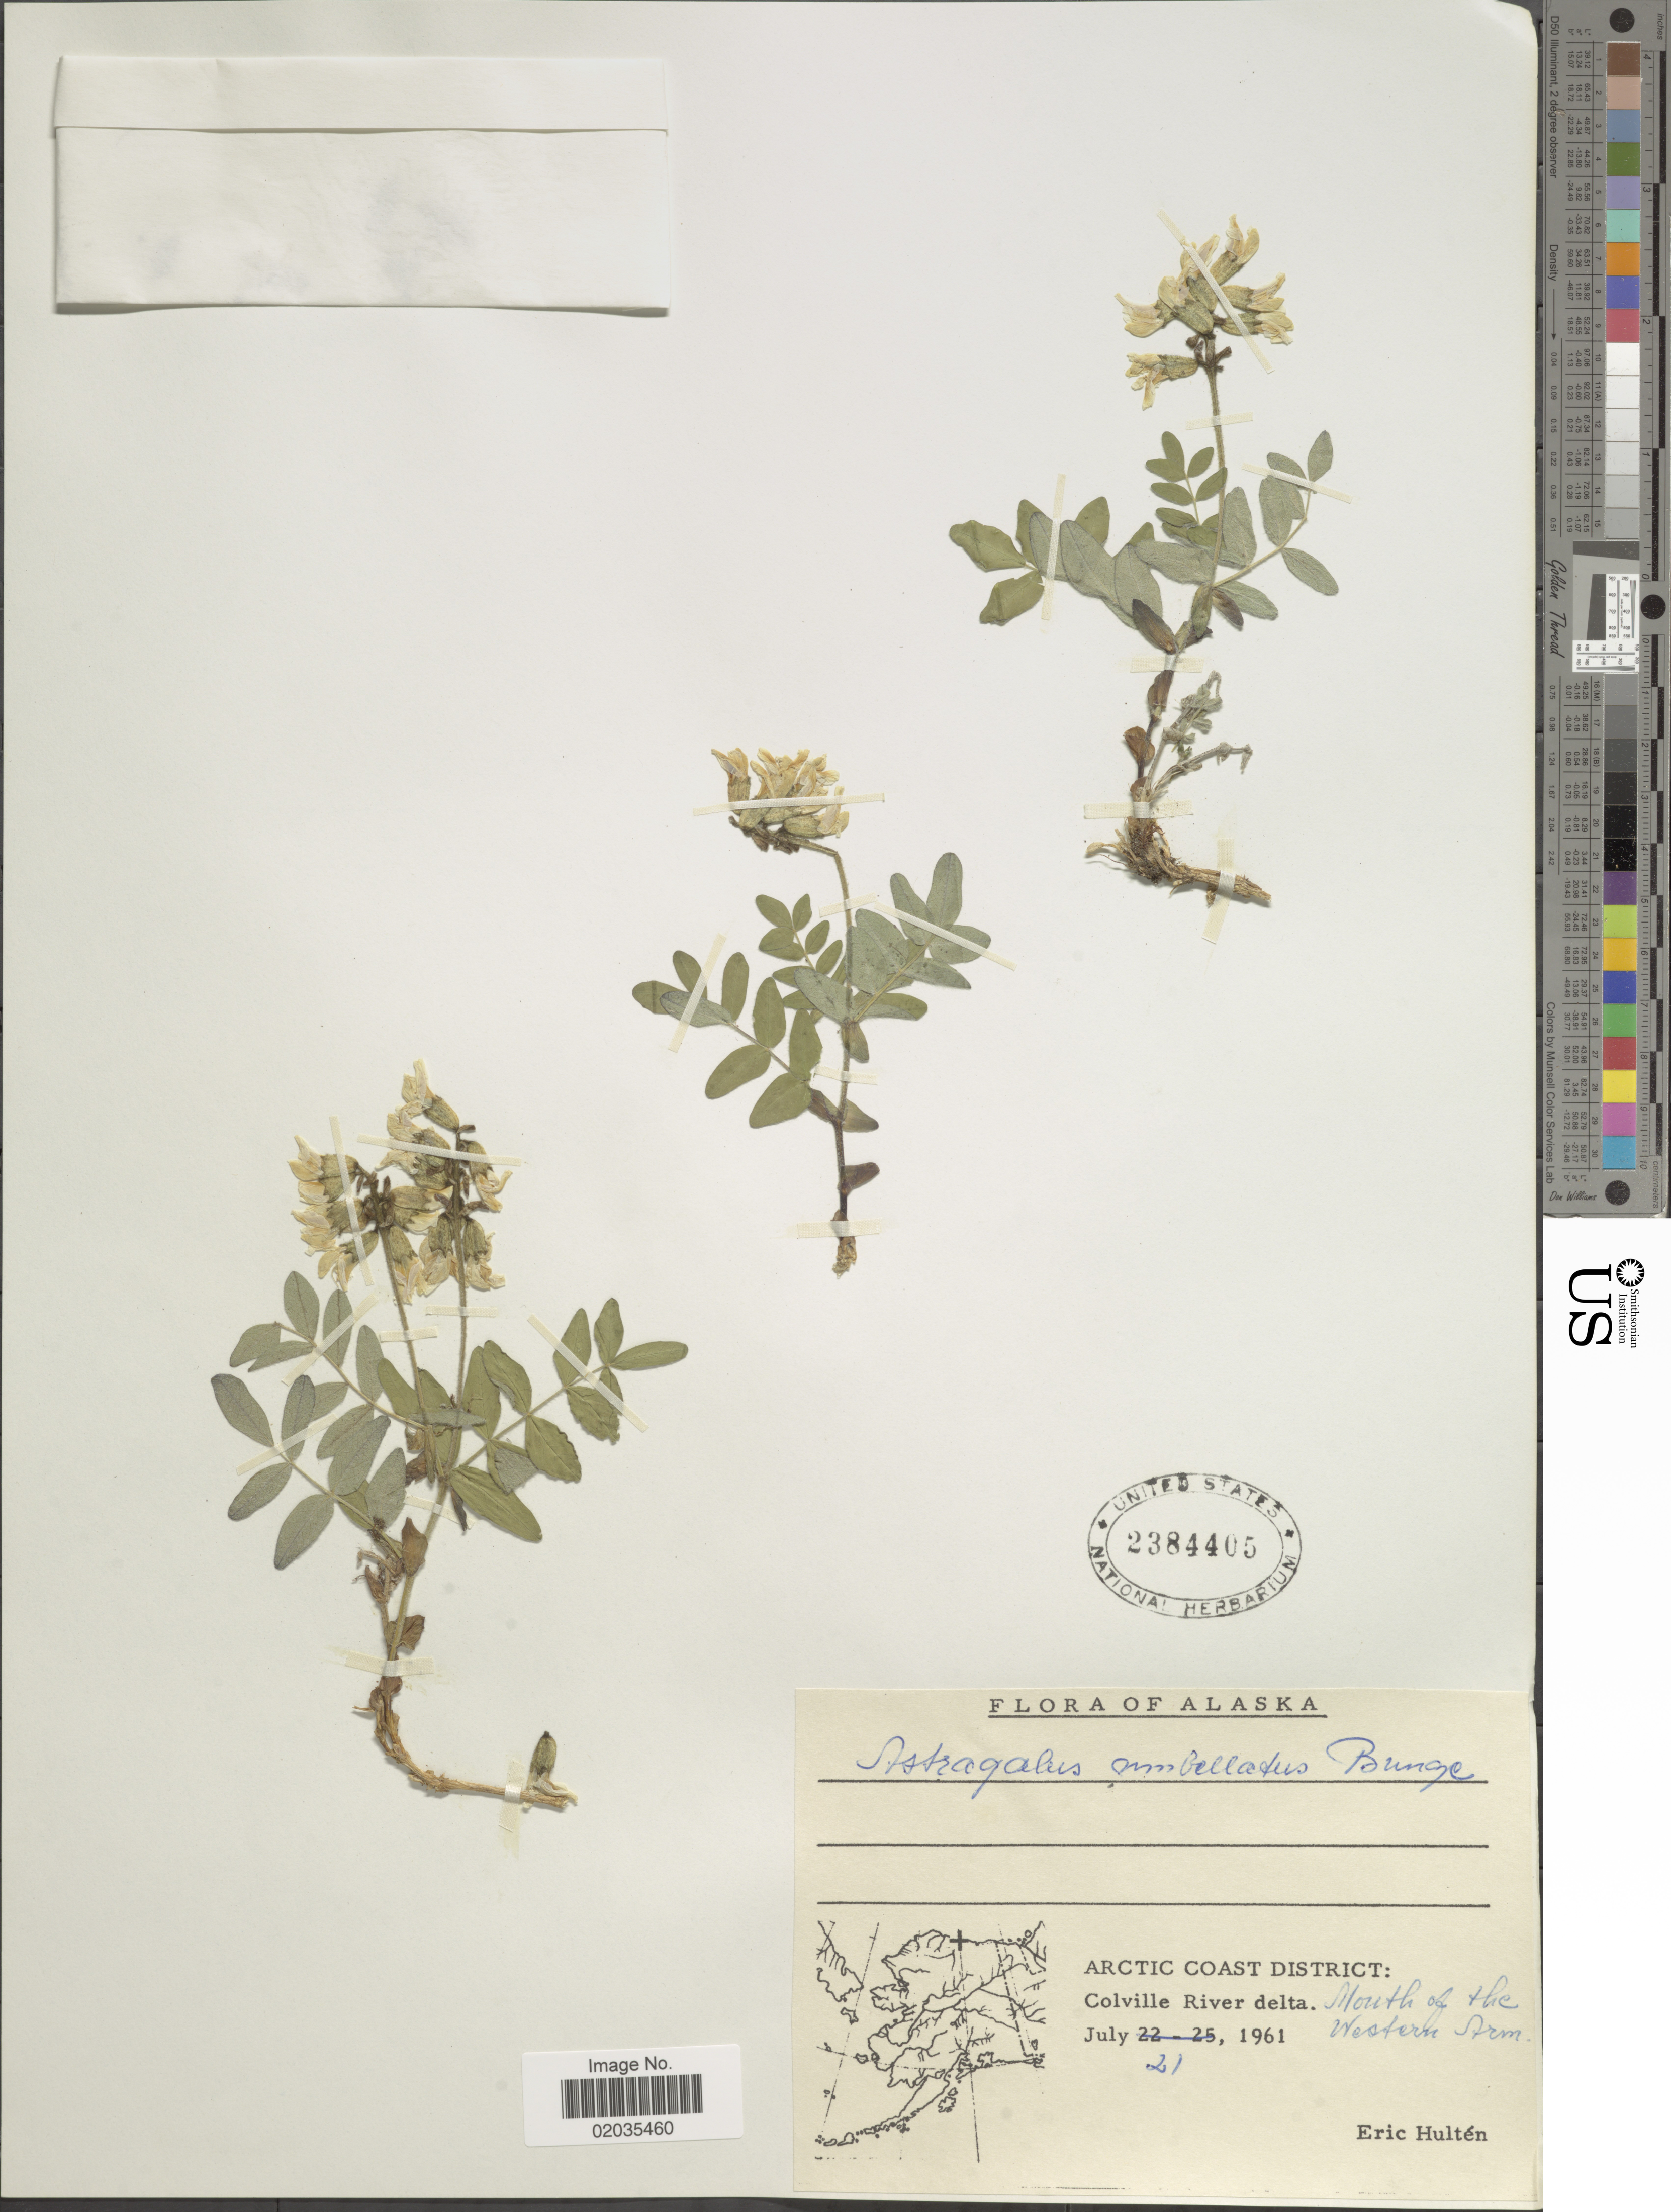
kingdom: Plantae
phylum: Tracheophyta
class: Magnoliopsida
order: Fabales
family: Fabaceae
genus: Astragalus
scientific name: Astragalus umbellatus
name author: Bunge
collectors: E. G. Hultén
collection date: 1961-07-21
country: United States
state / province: Alaska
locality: Arctic Coast District: Colville River delta. Mouth of the Western Arm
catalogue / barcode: US 2384405